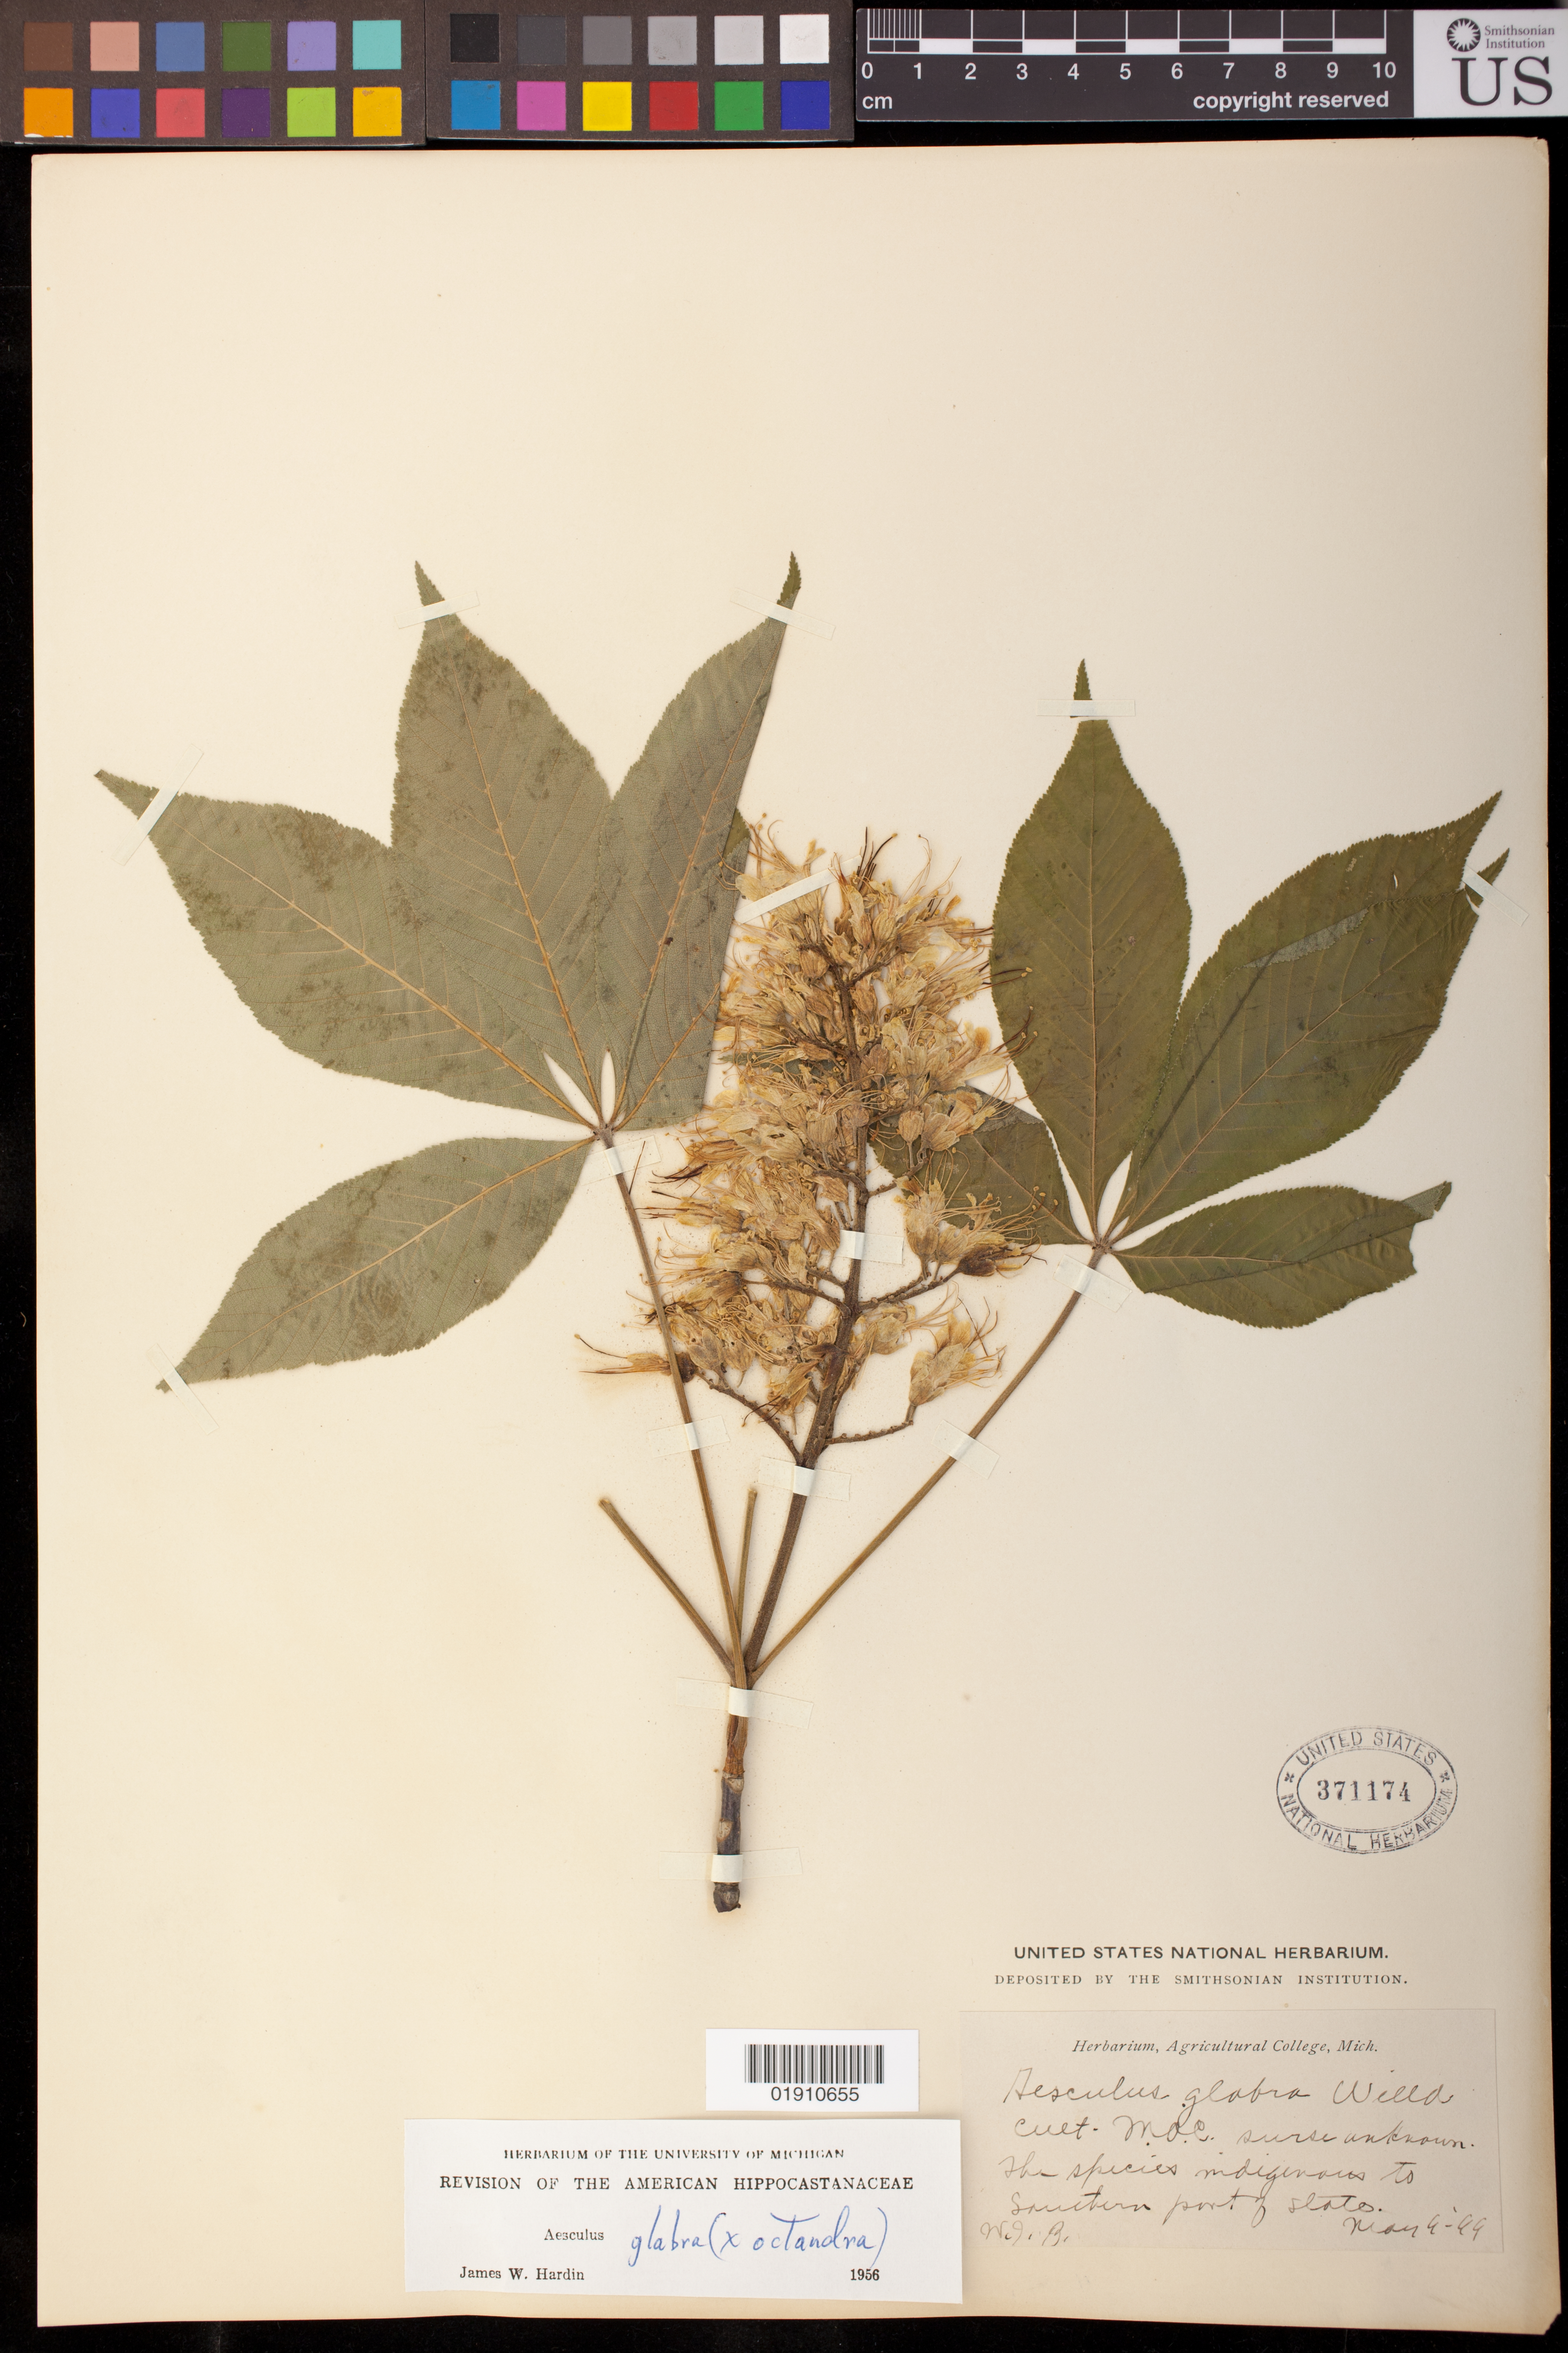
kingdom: Plantae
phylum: Tracheophyta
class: Magnoliopsida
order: Sapindales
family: Sapindaceae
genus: Aesculus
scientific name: Aesculus glabra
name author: Willd.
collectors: W. J. Beal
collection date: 1899-05-09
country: United States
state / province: Michigan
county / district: Ingham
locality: Michigan Agricultural College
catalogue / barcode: US 371174